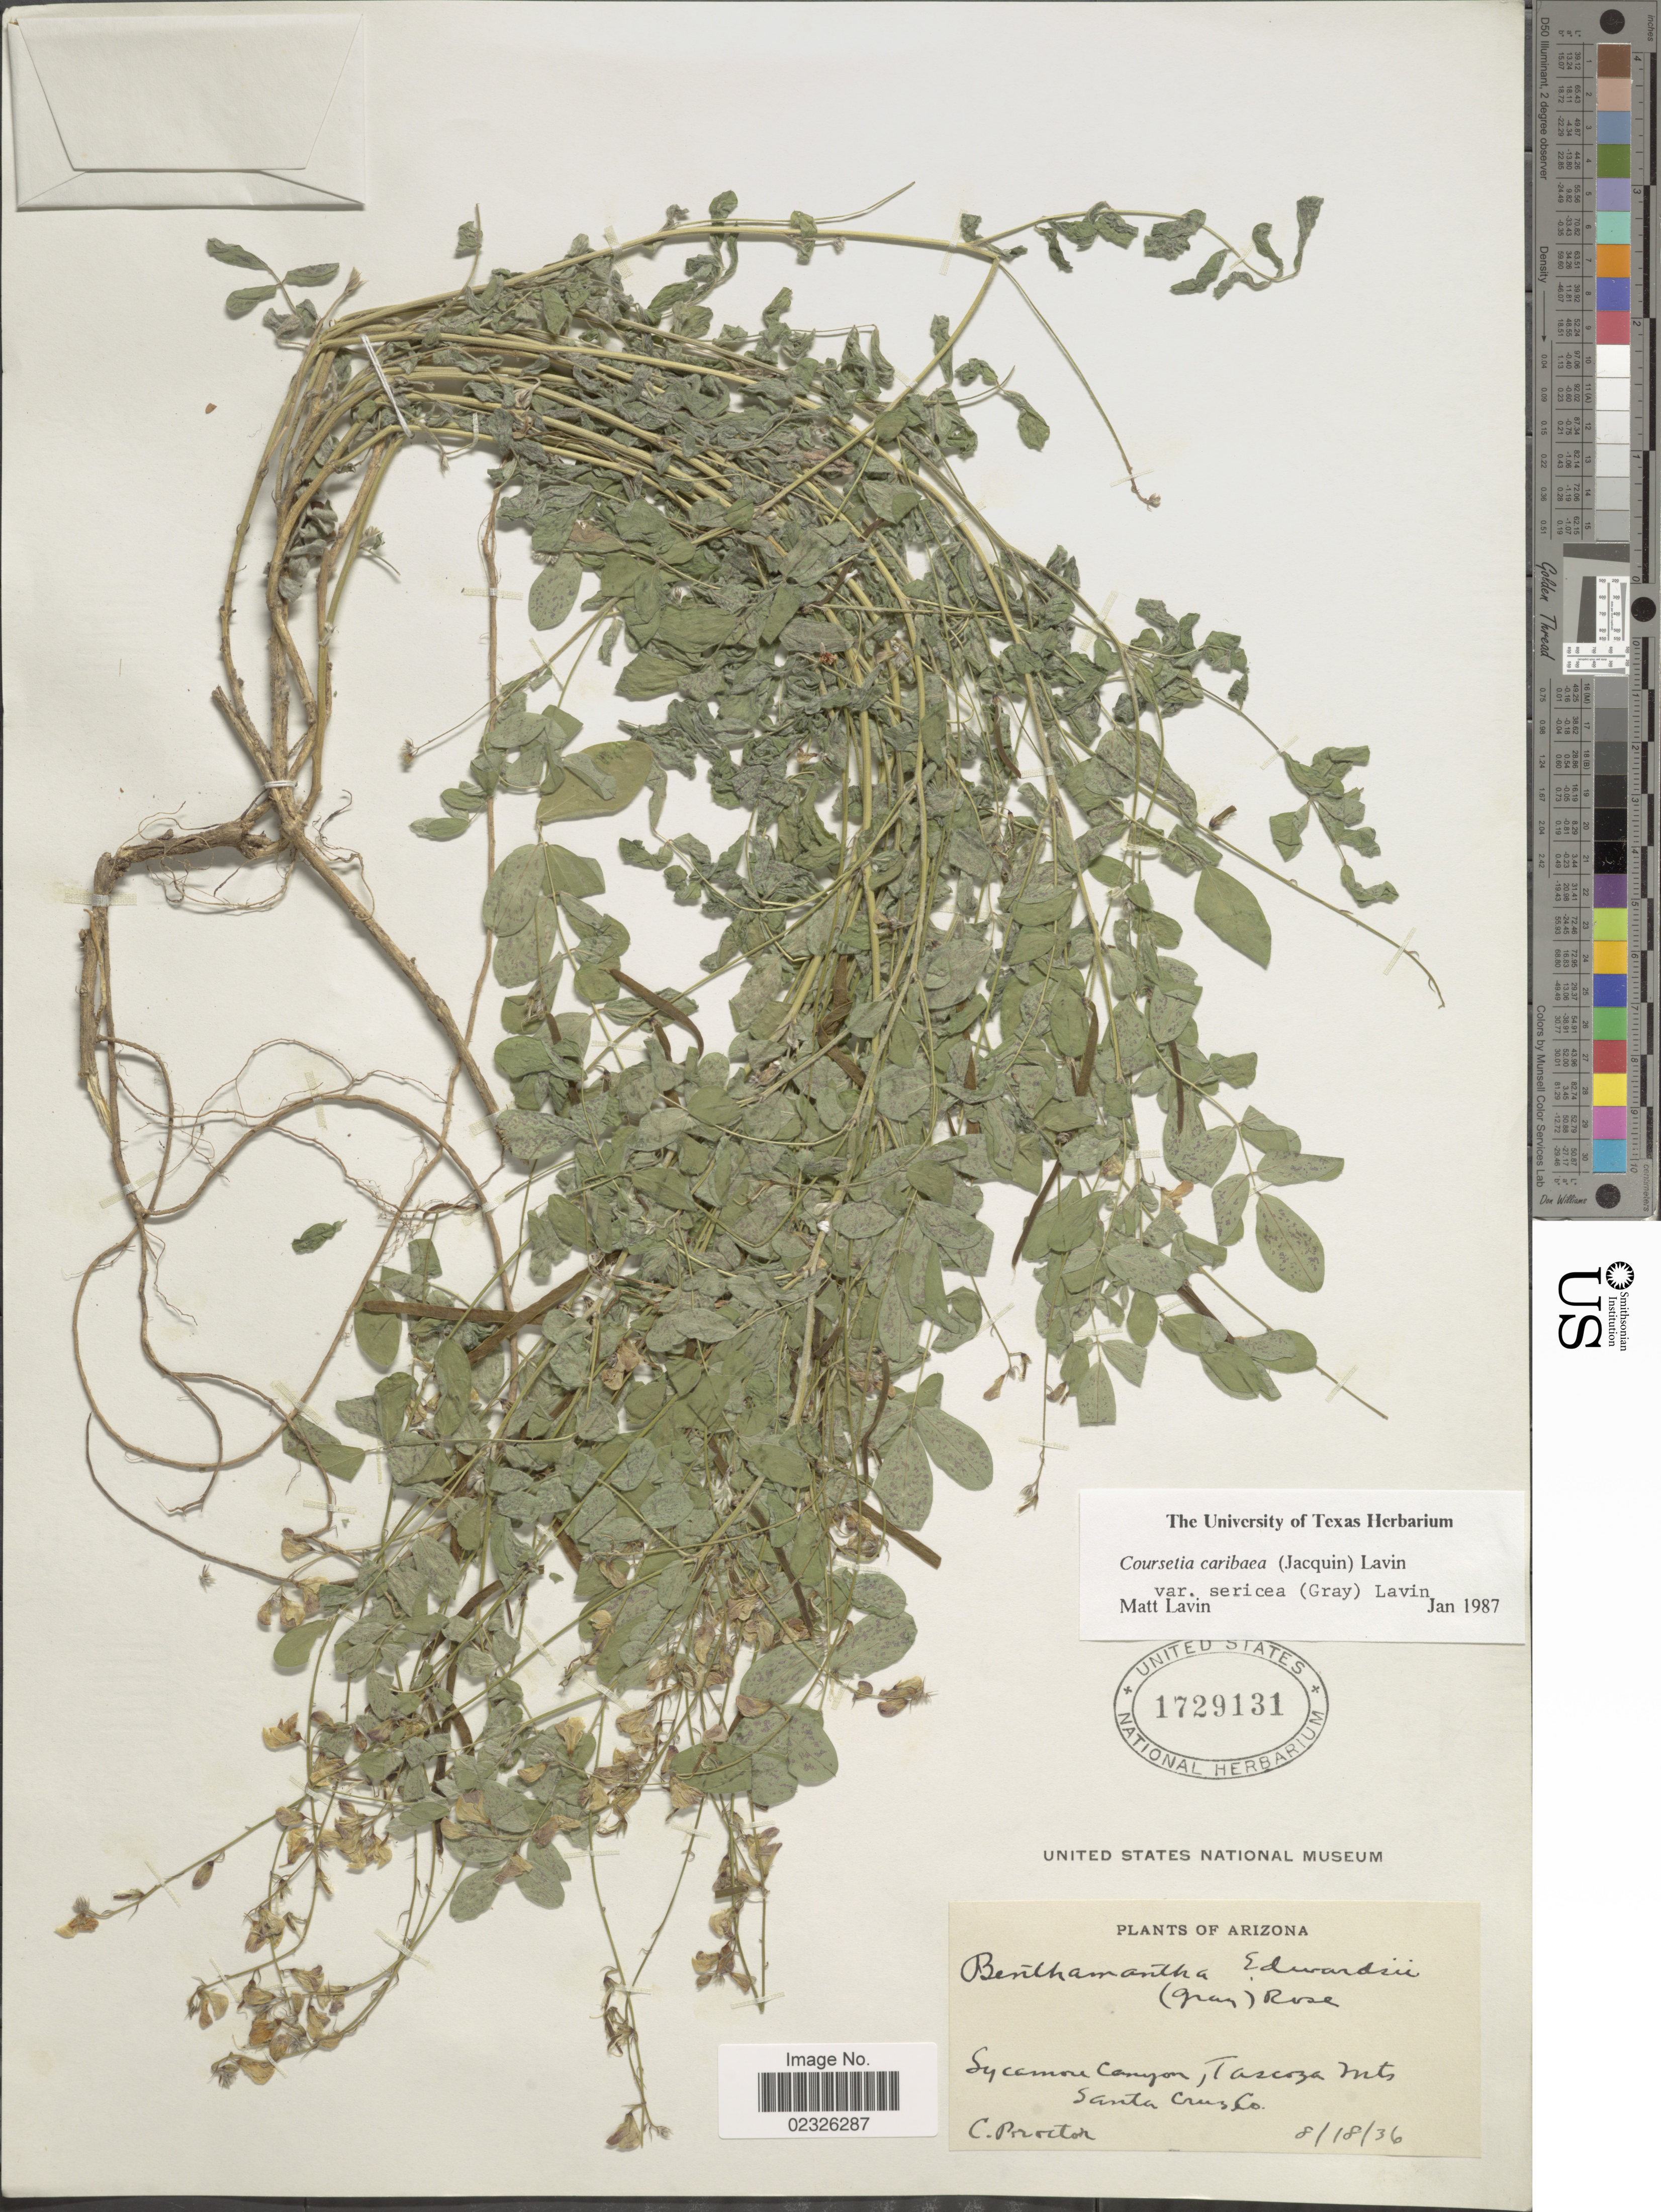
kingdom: Plantae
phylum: Tracheophyta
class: Magnoliopsida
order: Fabales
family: Fabaceae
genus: Coursetia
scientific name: Coursetia caribaea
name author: (Jacq.) Lavin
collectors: C. Proctor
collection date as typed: Transcribed d/m/y: 18/8/36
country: United States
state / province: Arizona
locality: Sycamon Canyon, Tascoza Mts. Santa Cruz Co.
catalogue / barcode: US 1729131